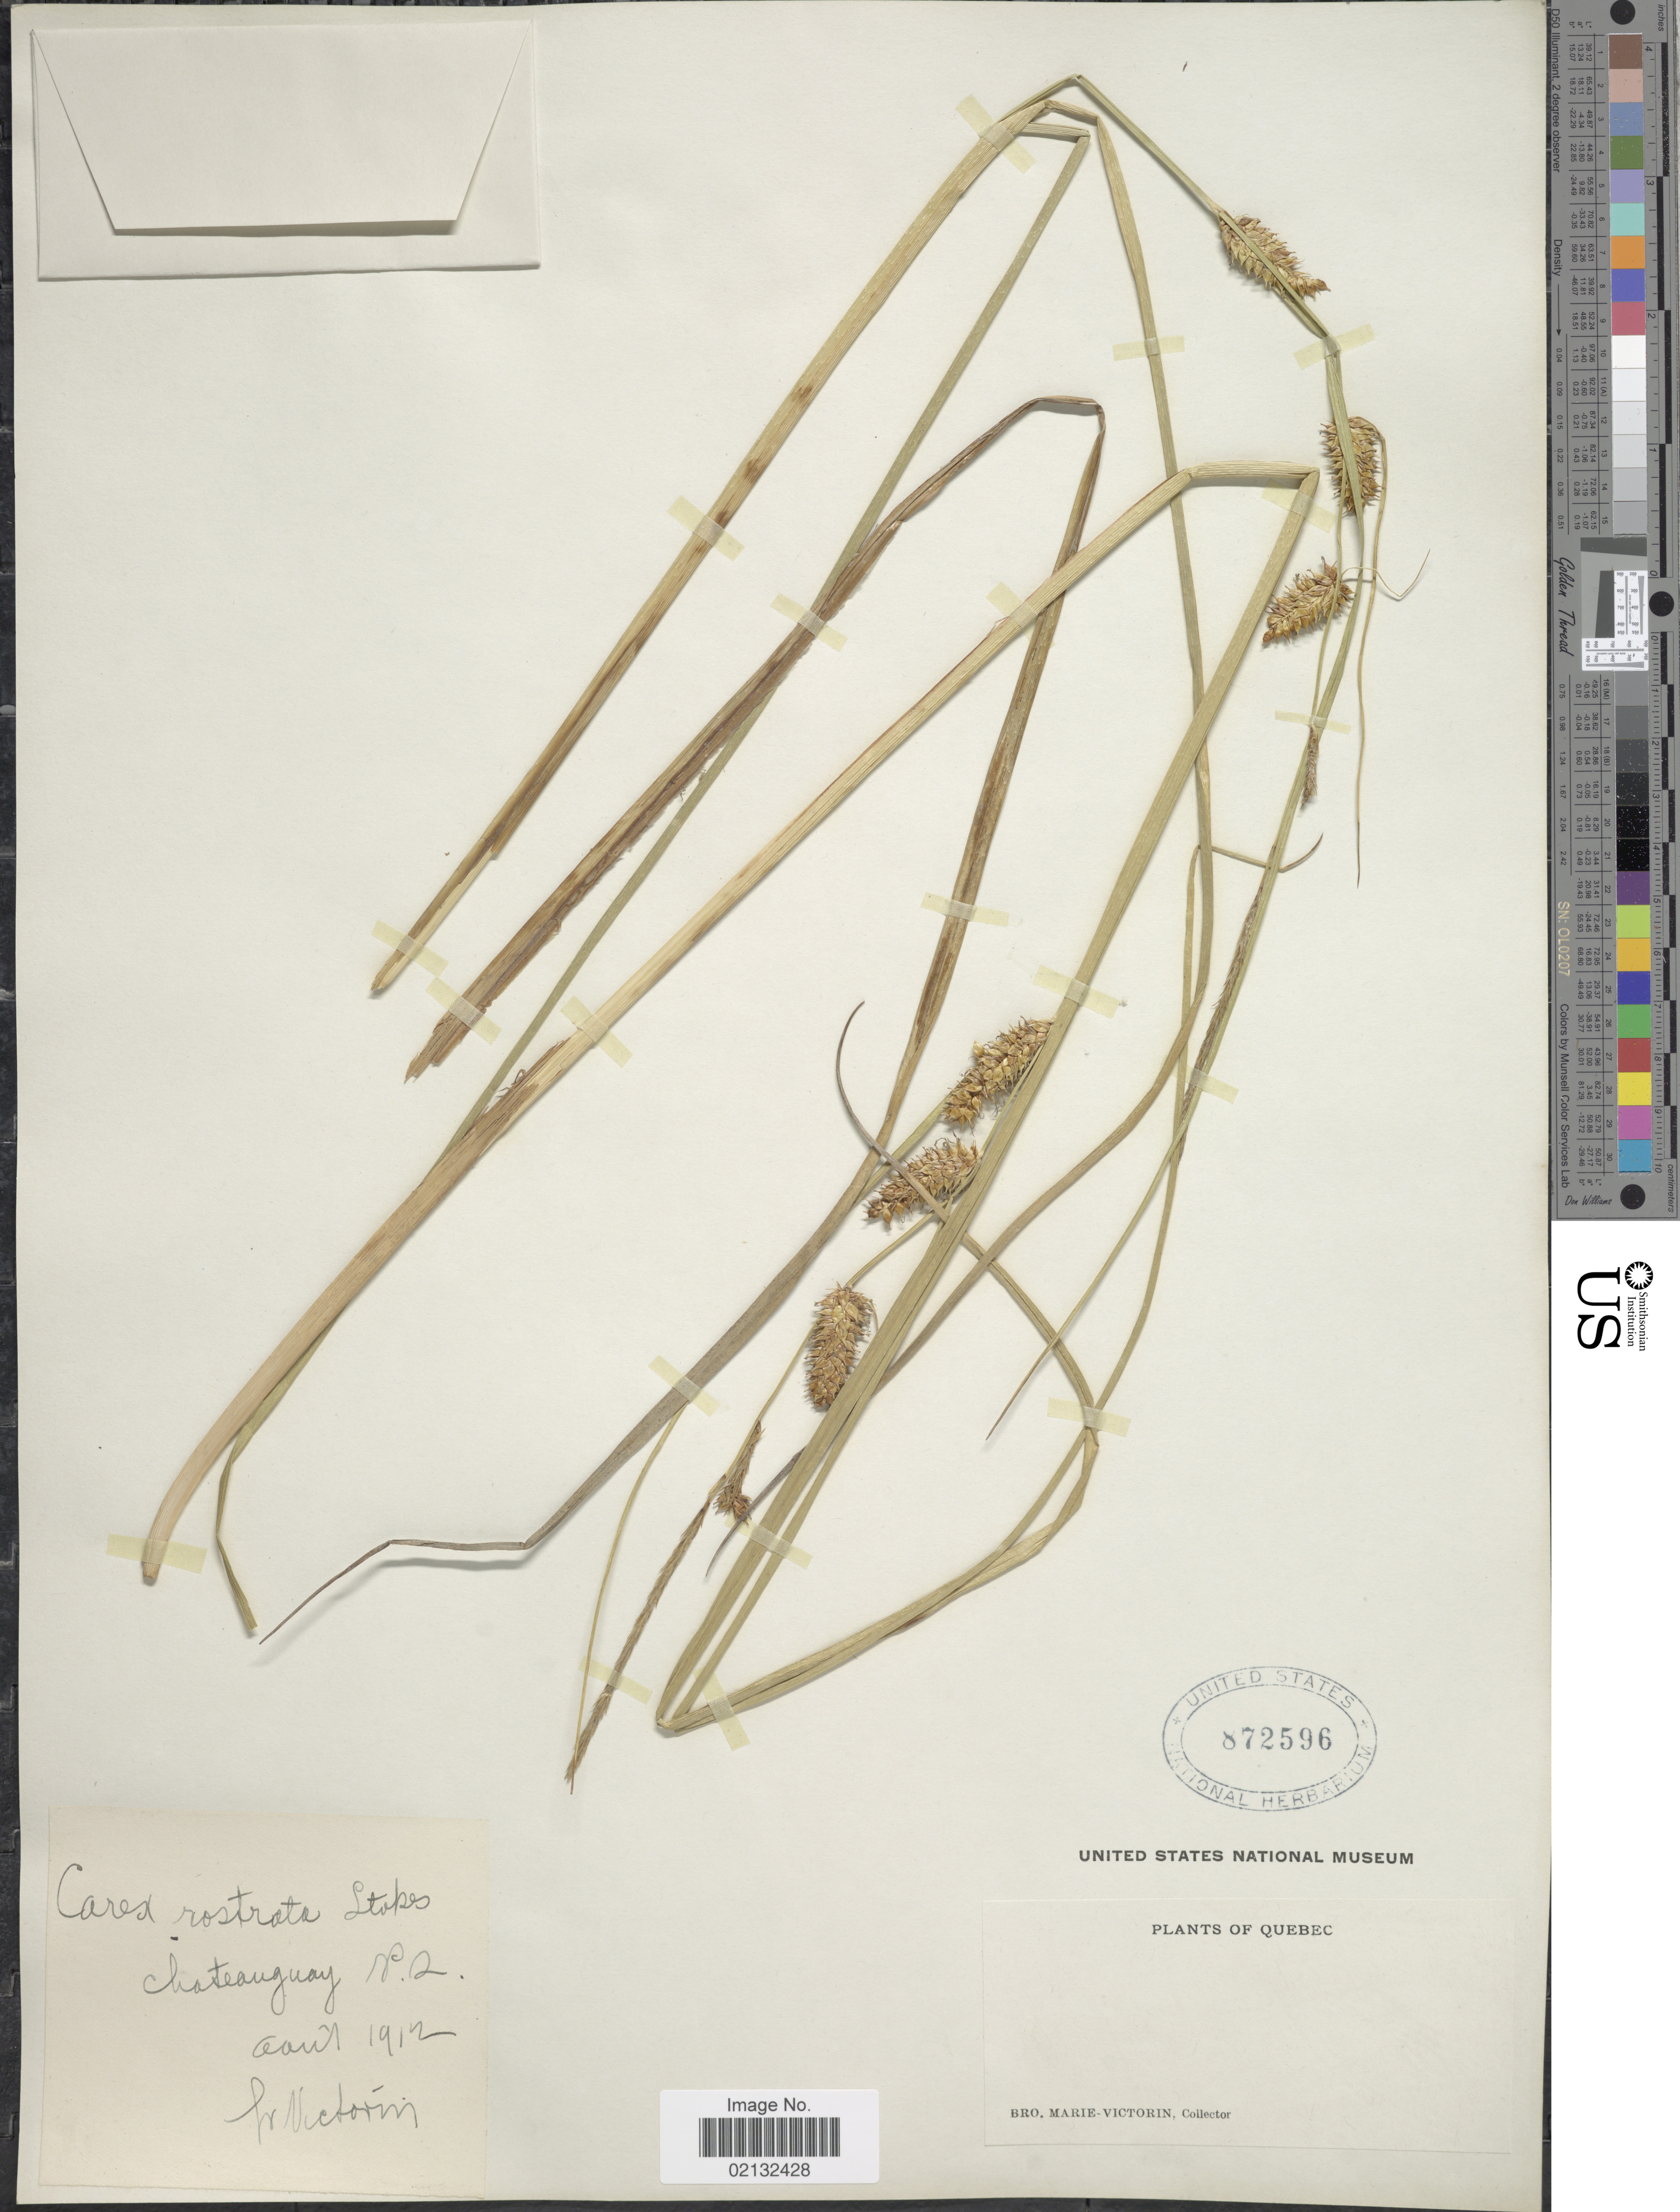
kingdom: Plantae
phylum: Tracheophyta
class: Liliopsida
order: Poales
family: Cyperaceae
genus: Carex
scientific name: Carex rostrata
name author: Stokes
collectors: Fr. Marie-Victorin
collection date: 1912-08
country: Canada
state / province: Quebec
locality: Chateauguay, N. Q.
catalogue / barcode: US 872596